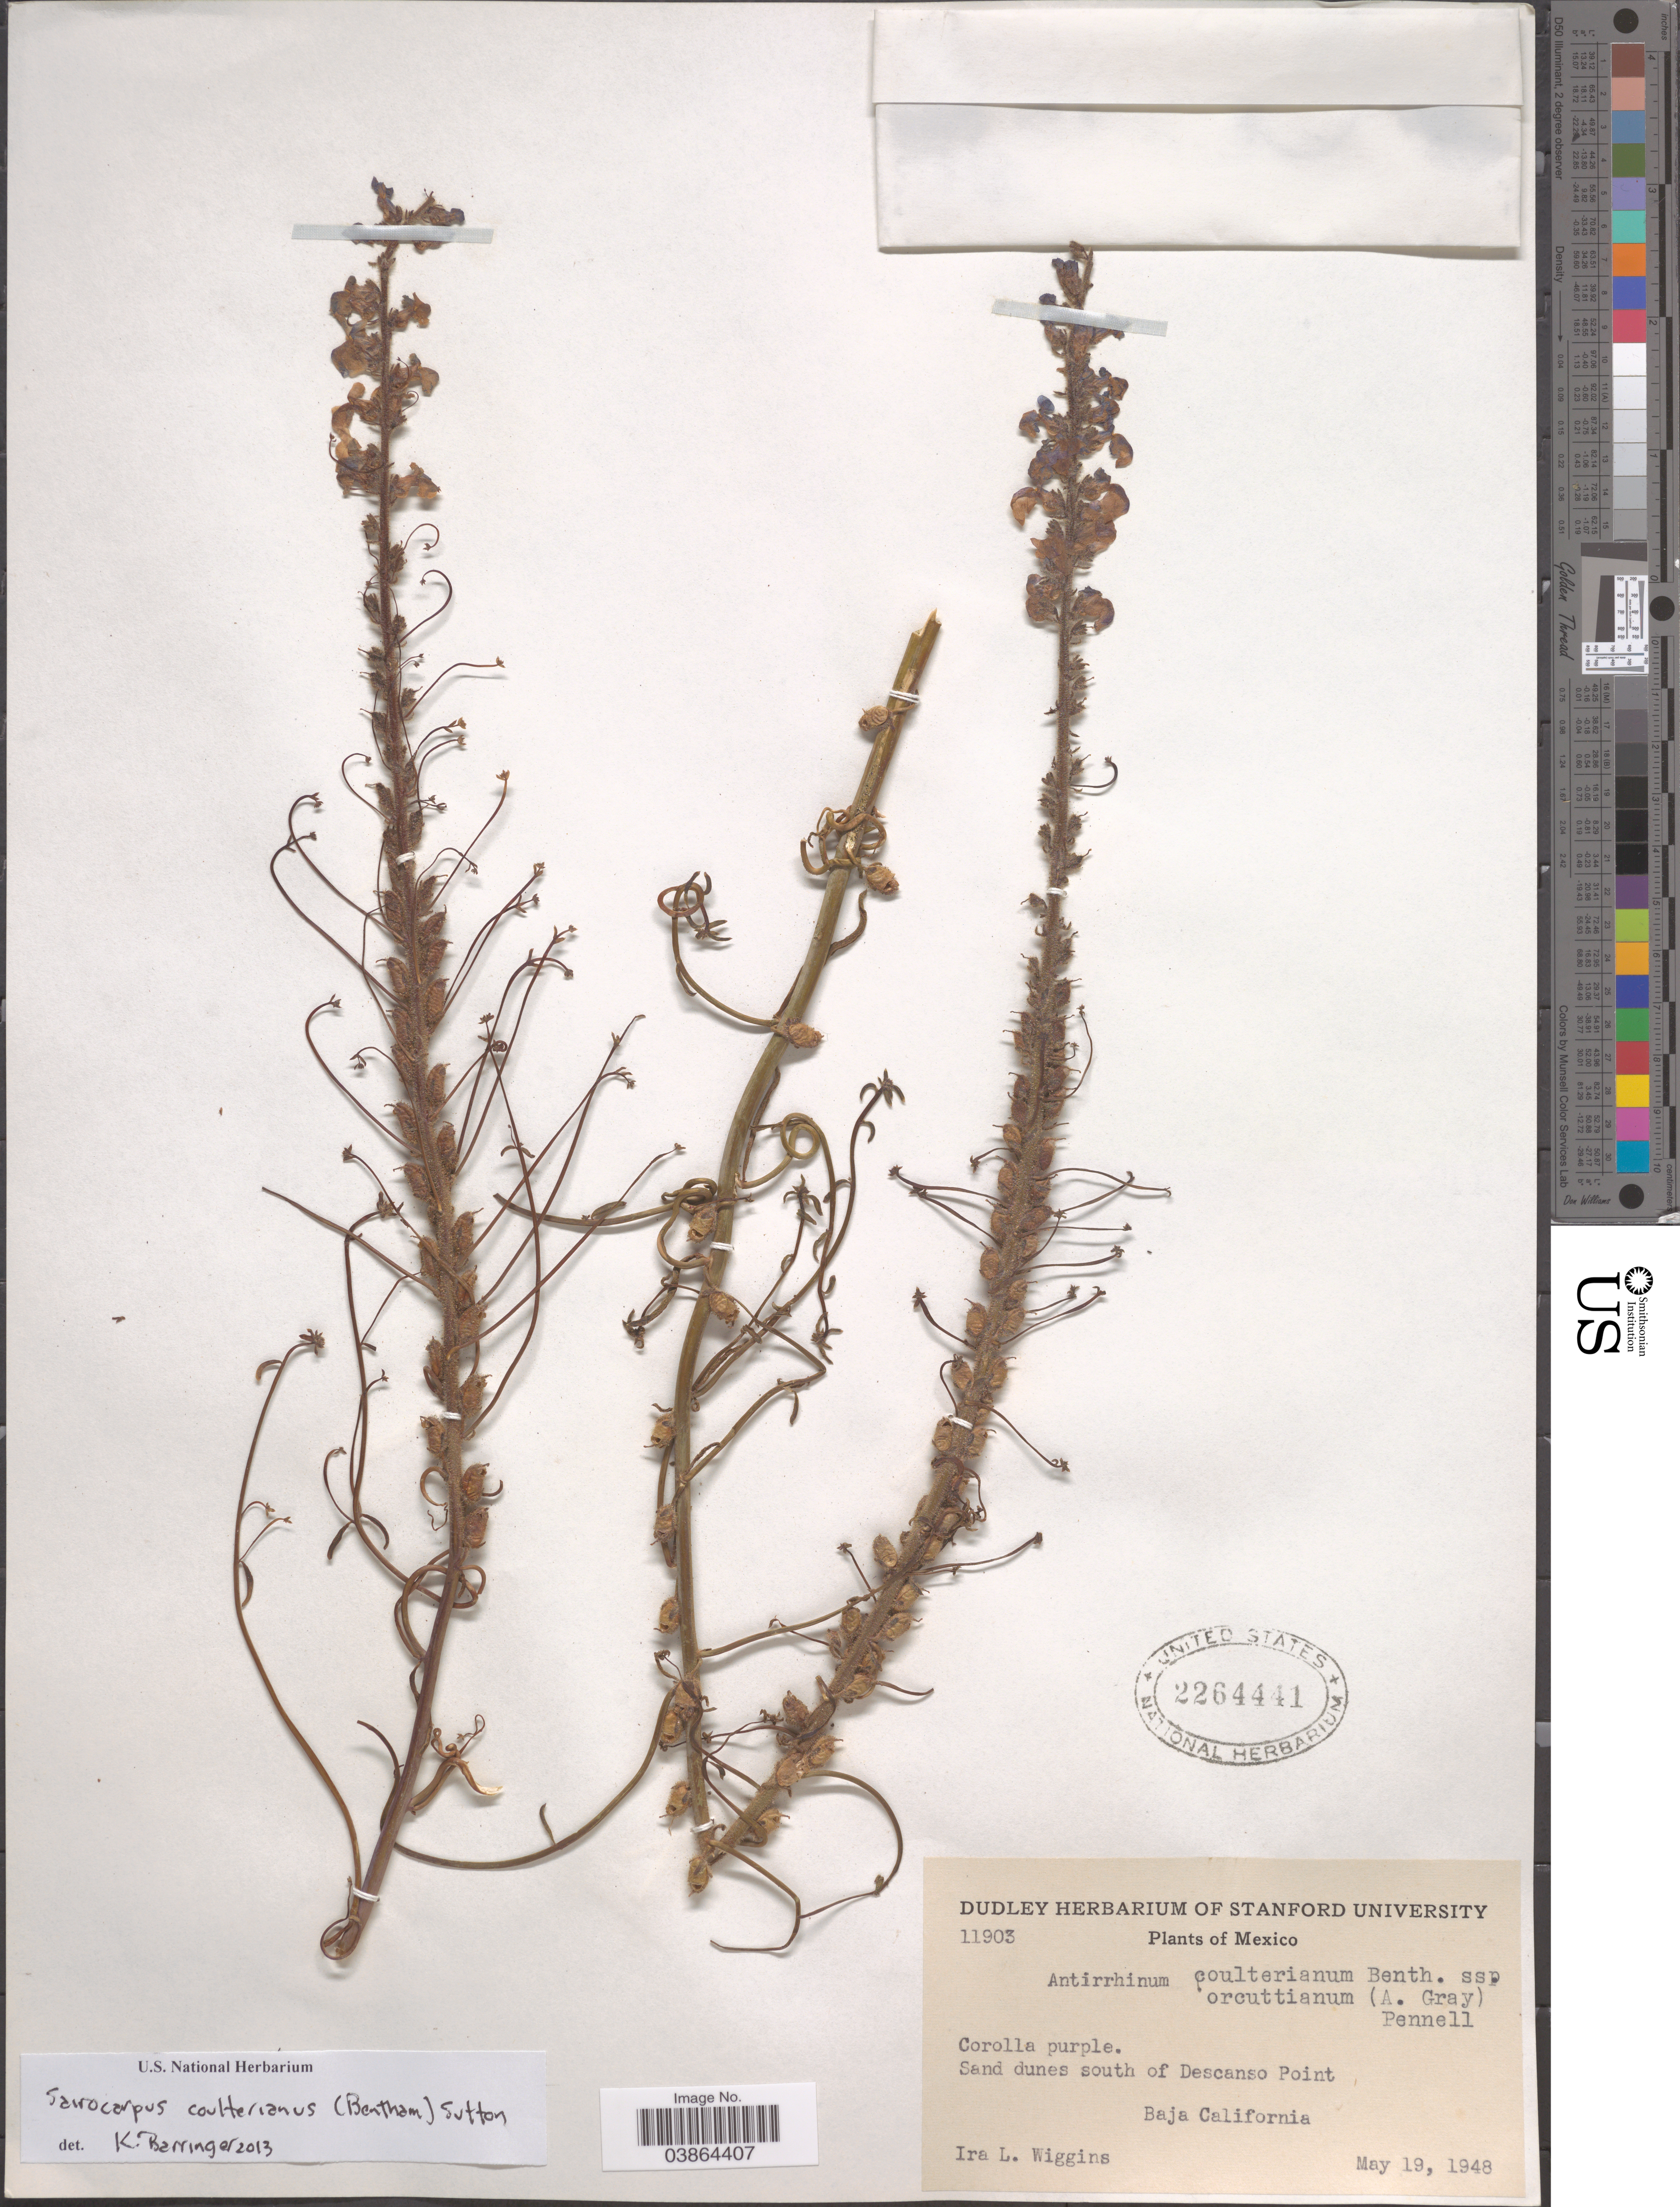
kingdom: Plantae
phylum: Tracheophyta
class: Magnoliopsida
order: Lamiales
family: Plantaginaceae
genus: Sairocarpus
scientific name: Sairocarpus coulterianus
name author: (Benth.) D.A. Sutton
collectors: I. L. Wiggins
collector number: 11903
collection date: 1948-05-19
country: Mexico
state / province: Baja California Norte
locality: Sand dunes south of Descanso Point.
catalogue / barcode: US 2264441